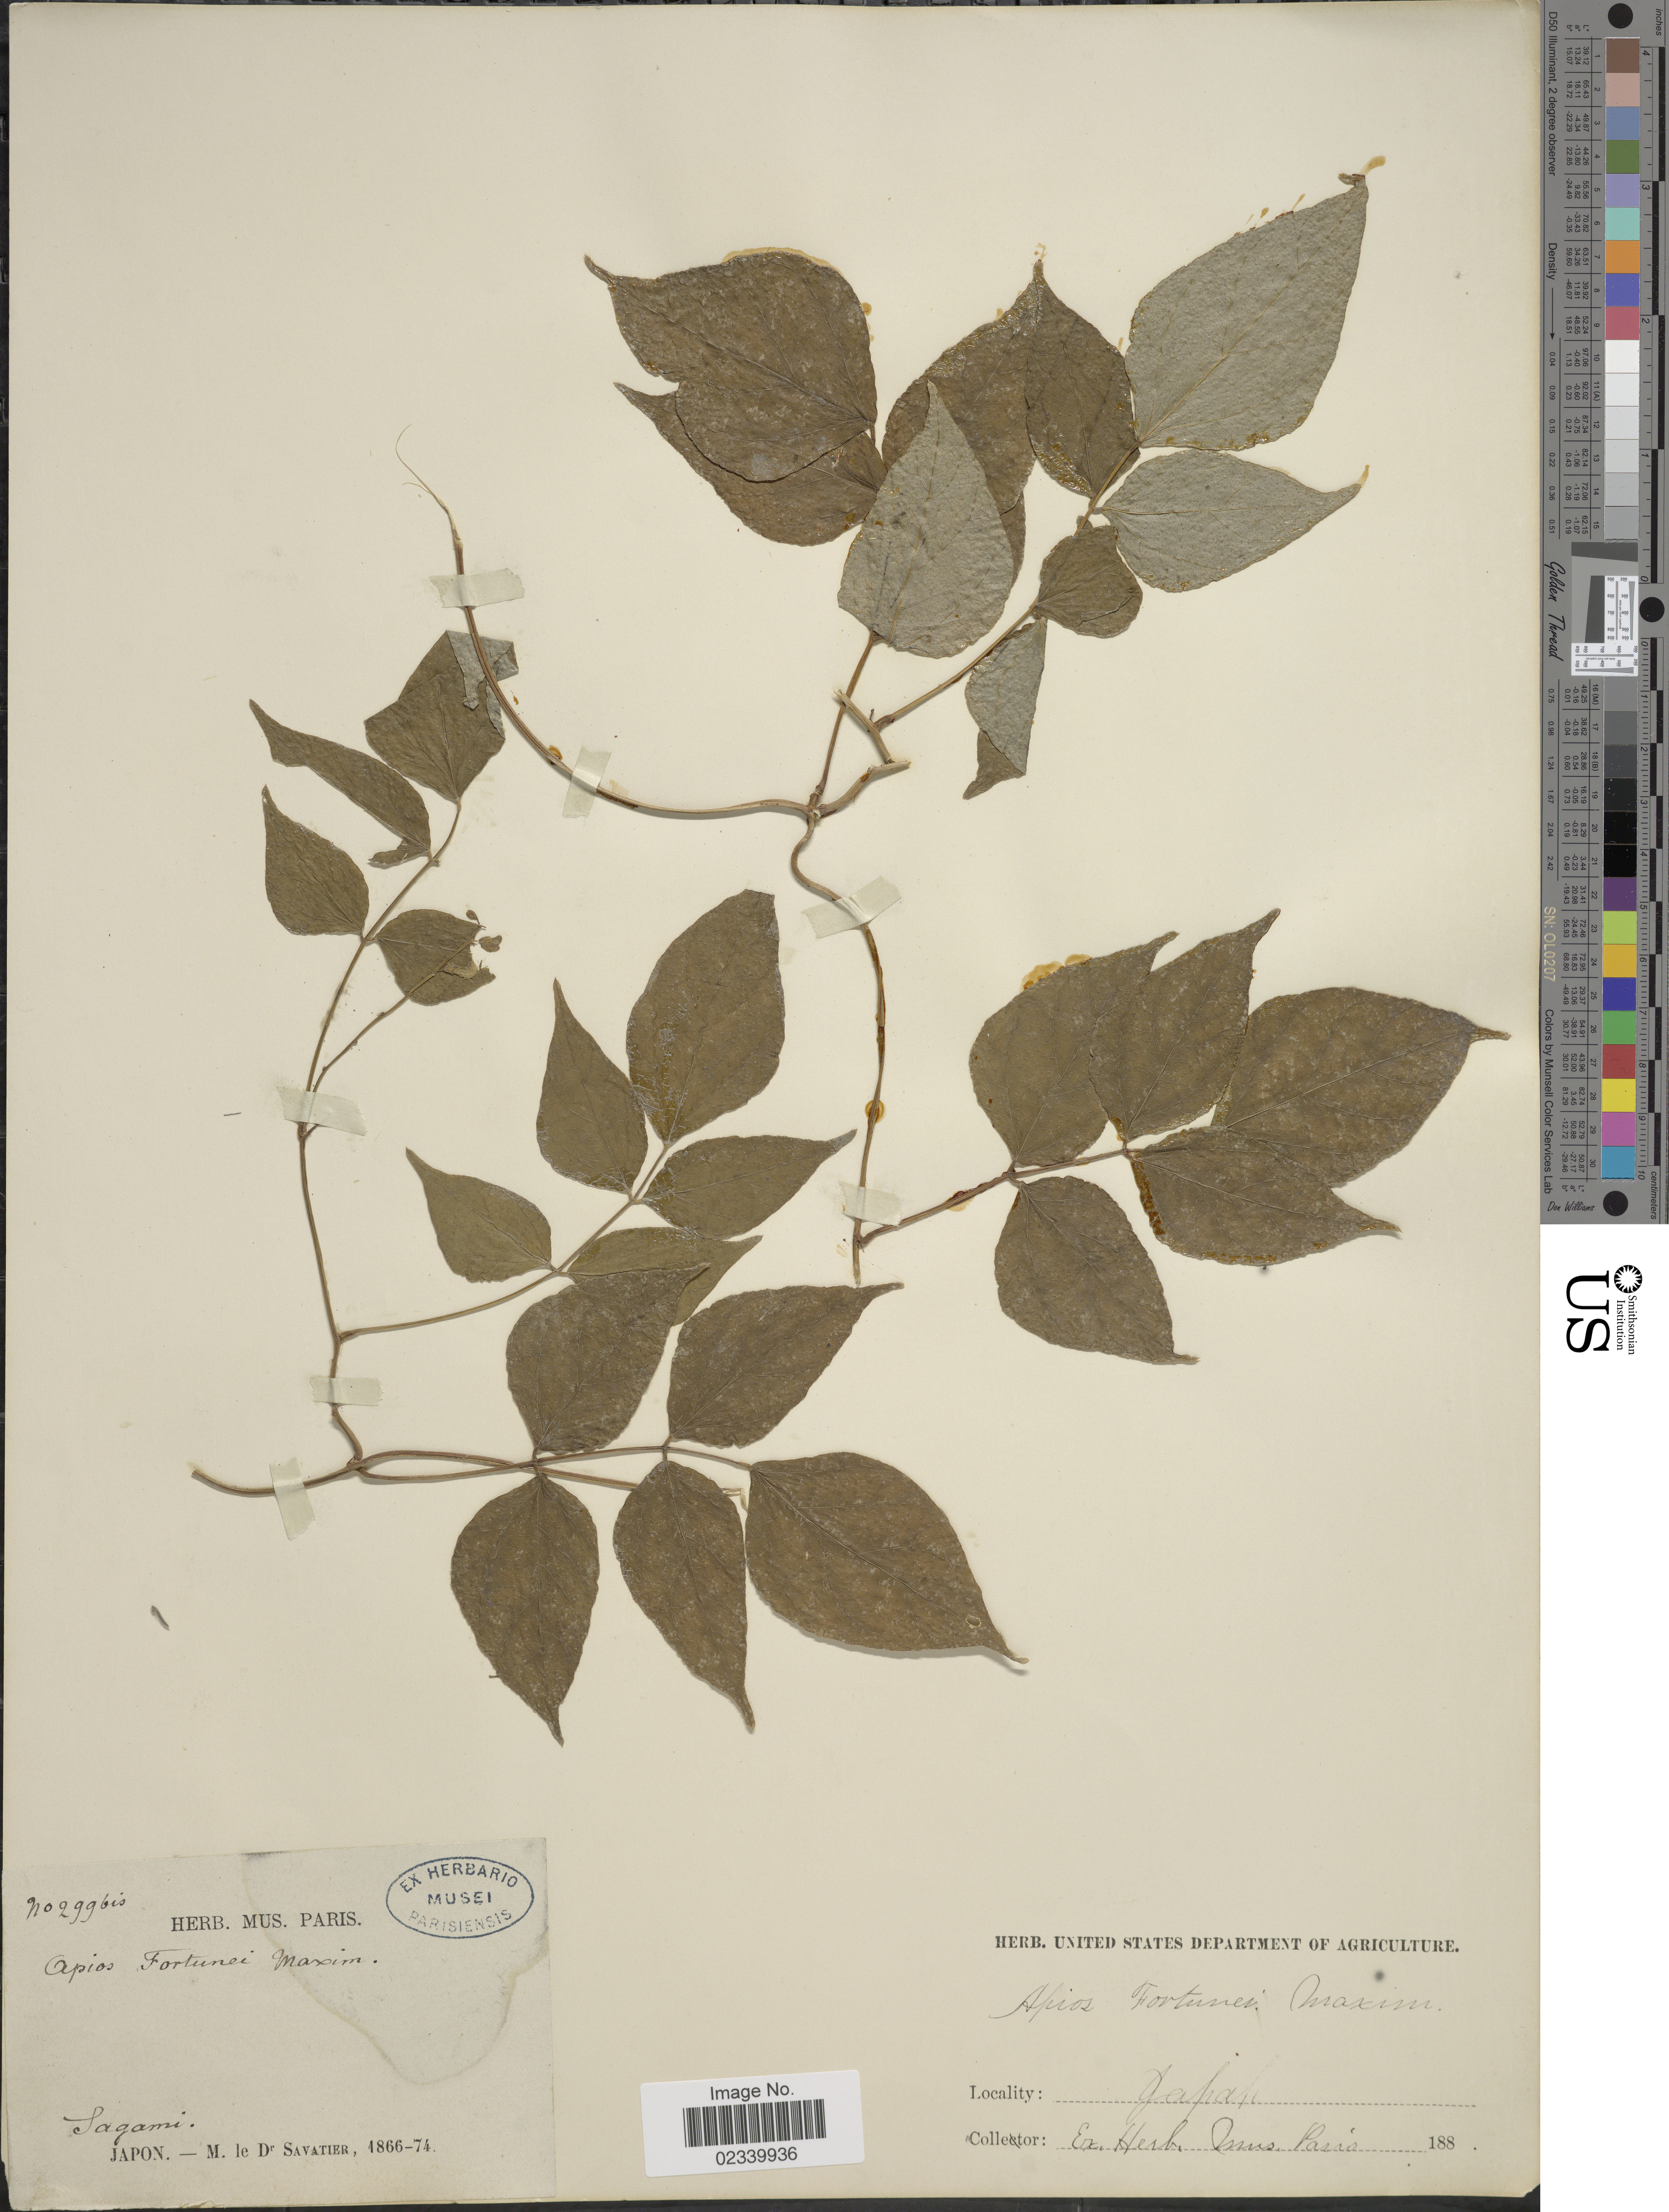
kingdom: Plantae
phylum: Tracheophyta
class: Magnoliopsida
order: Fabales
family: Fabaceae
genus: Apios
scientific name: Apios fortunei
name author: Maxim.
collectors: Savatier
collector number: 299bis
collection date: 1866/1874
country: Japan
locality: Sagami